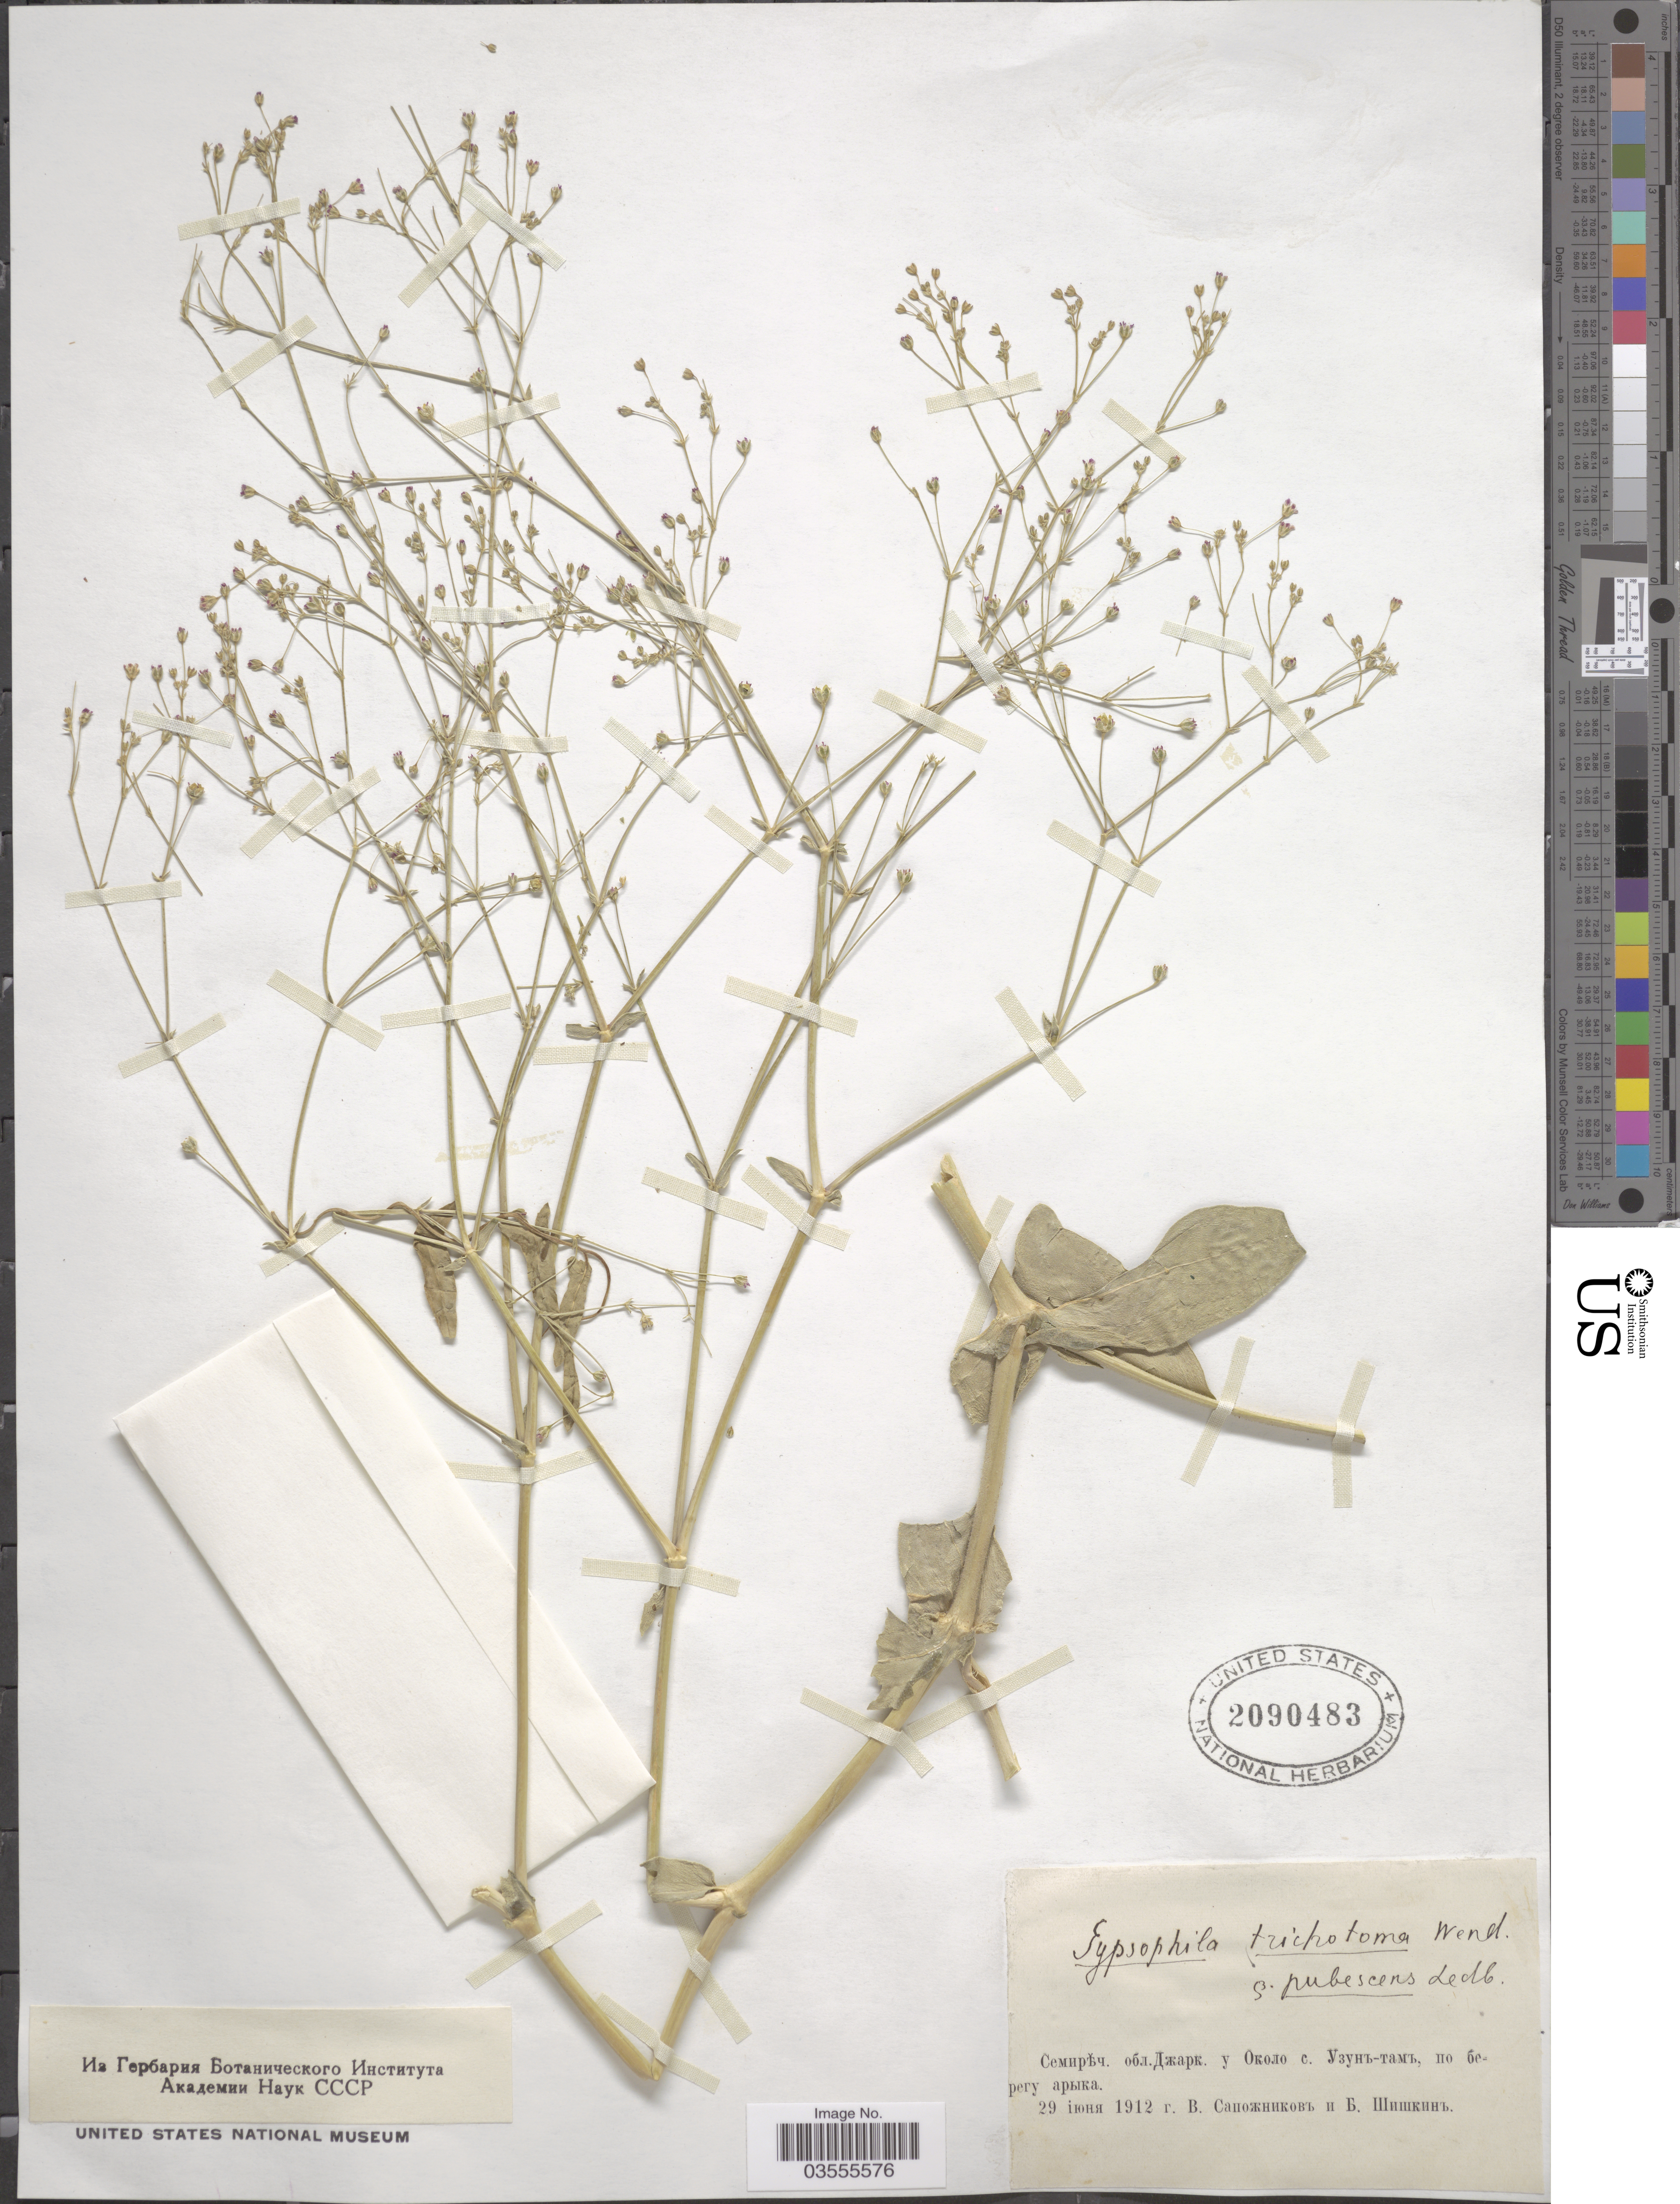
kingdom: Plantae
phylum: Tracheophyta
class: Magnoliopsida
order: Caryophyllales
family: Caryophyllaceae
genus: Gypsophila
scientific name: Gypsophila perfoliata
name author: L.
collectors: V. Sapozhnikov & B. Shishkin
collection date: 1912-06-29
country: Kazakhstan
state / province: Almaty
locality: near Uzyntam.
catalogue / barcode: US 2090483